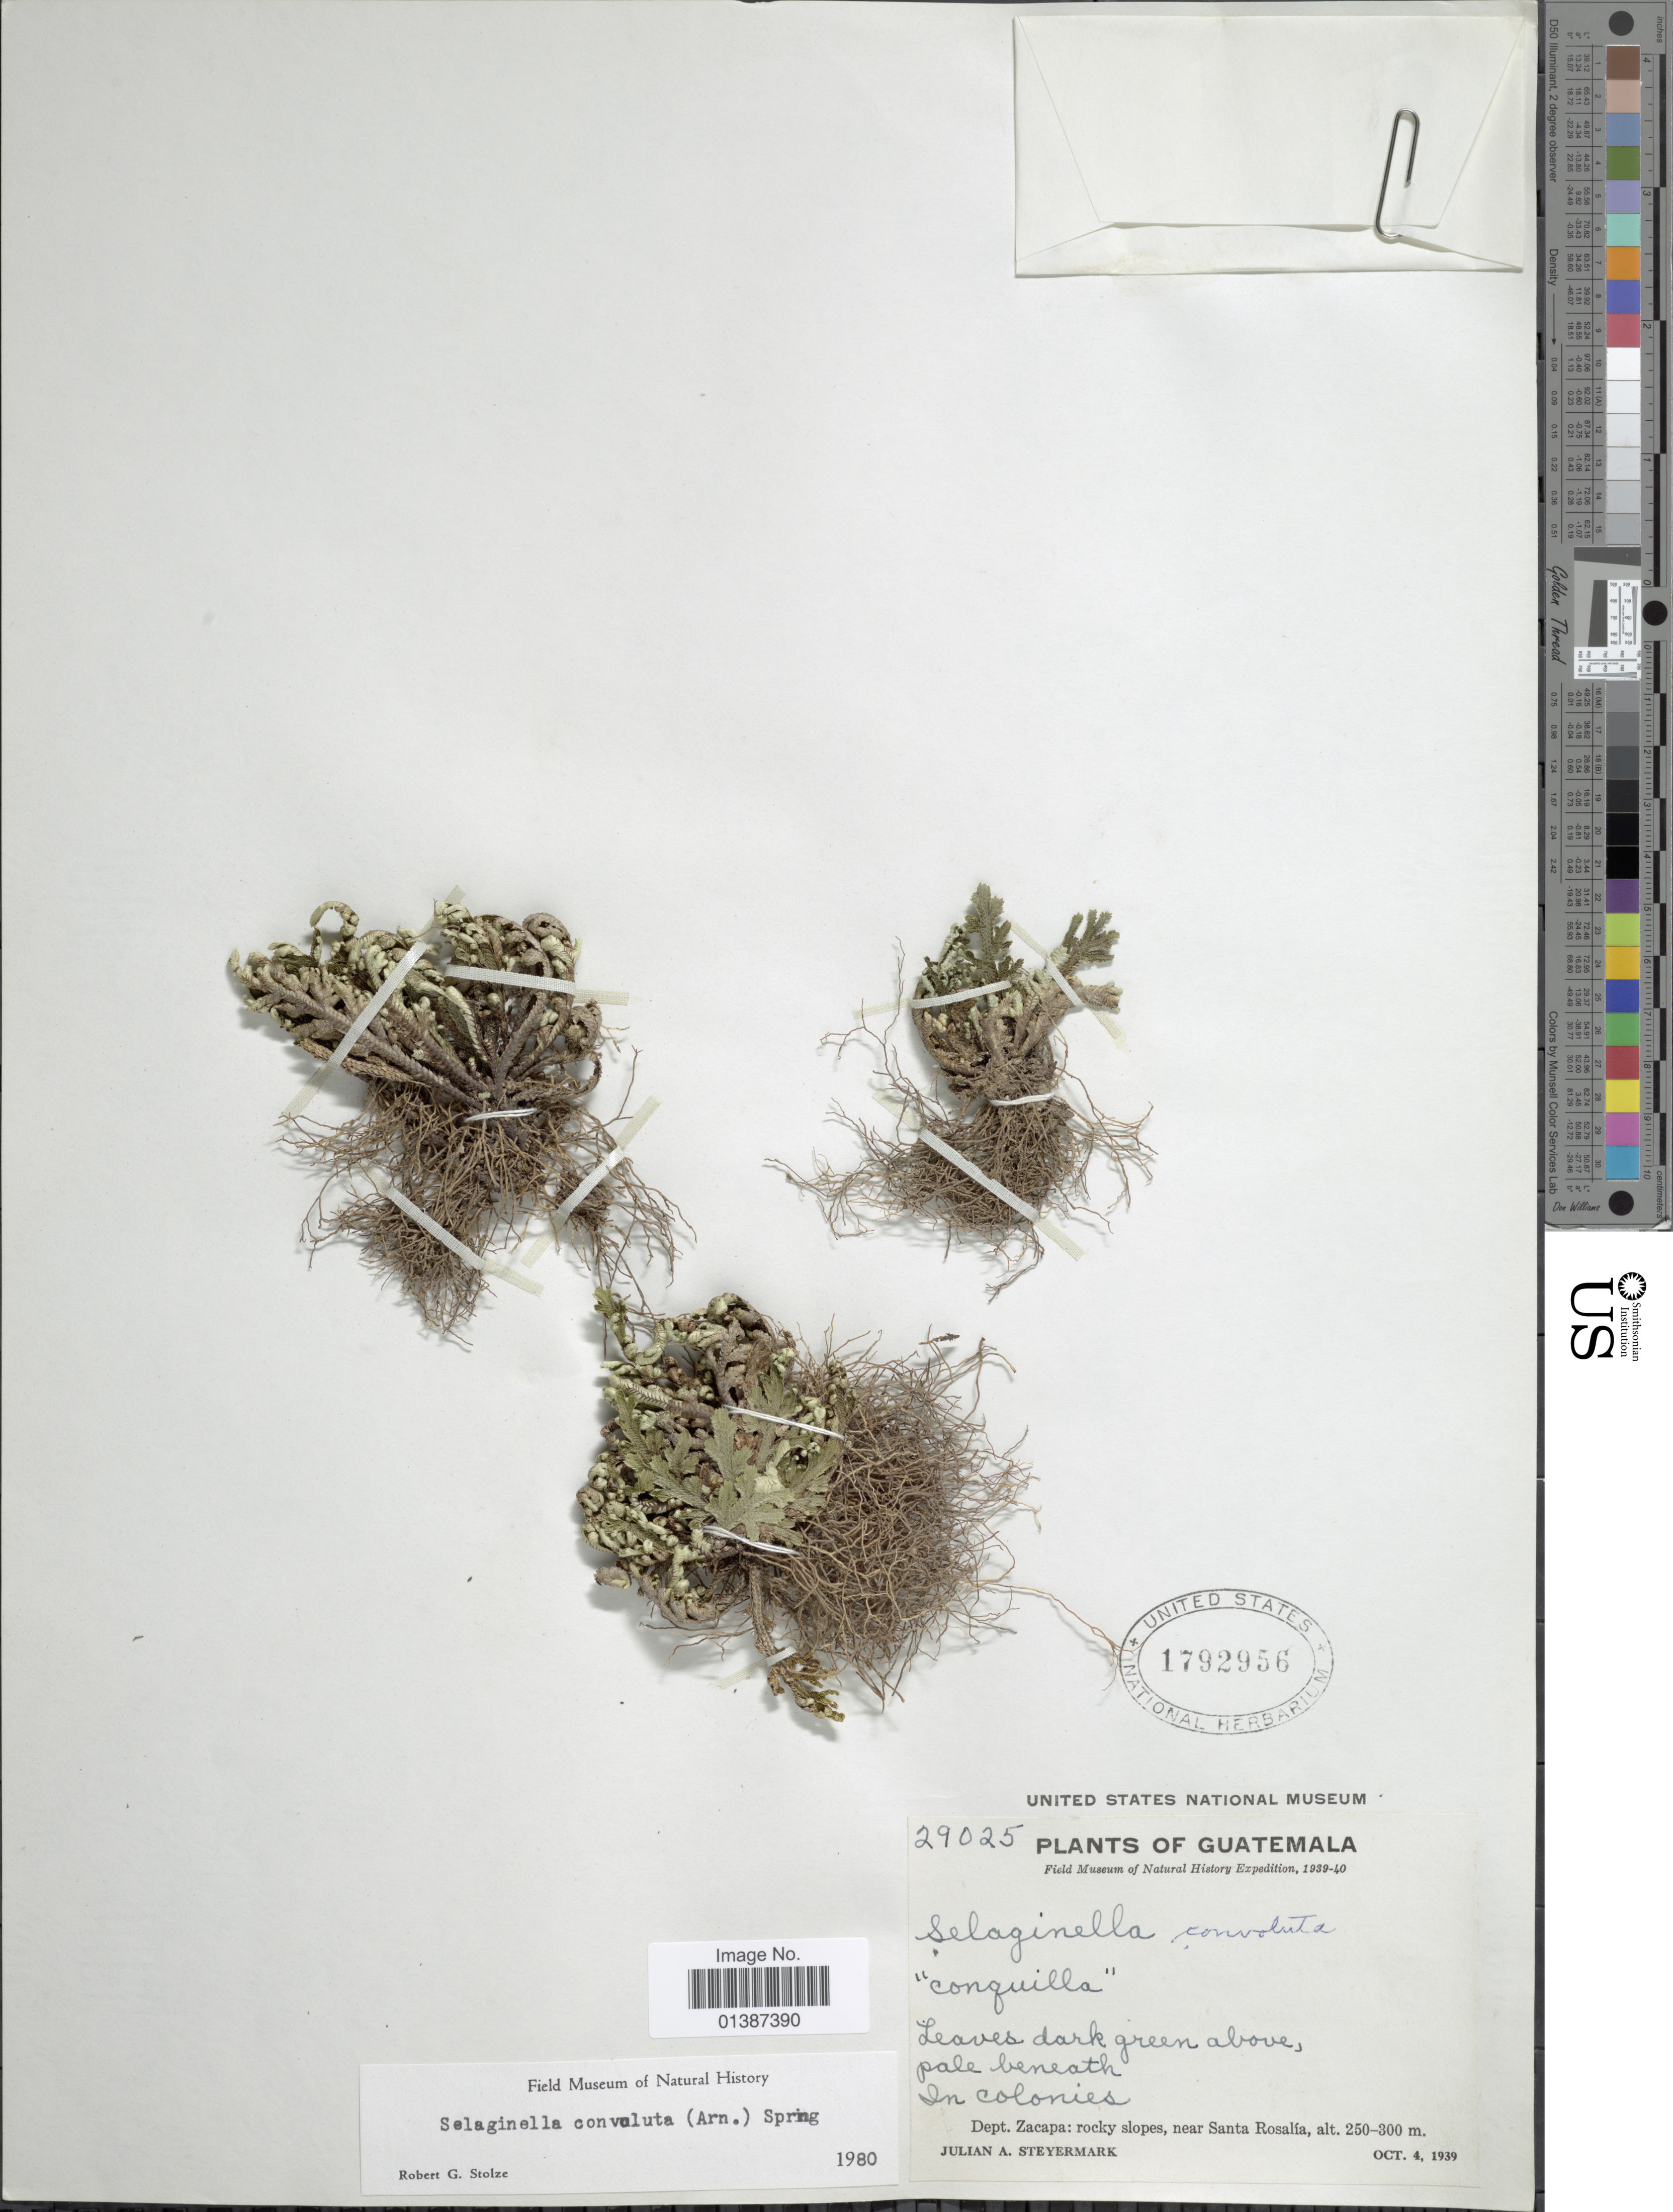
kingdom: Plantae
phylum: Tracheophyta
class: Lycopodiopsida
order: Selaginellales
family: Selaginellaceae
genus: Selaginella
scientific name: Selaginella convoluta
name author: (Arn.) Spring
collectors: J. Steyermark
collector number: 29025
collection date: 1939-10-04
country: Guatemala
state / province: Zacapa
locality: Dept. Zacapa: rocky slopes, near Santa Rosalía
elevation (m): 250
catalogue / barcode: US 1792956